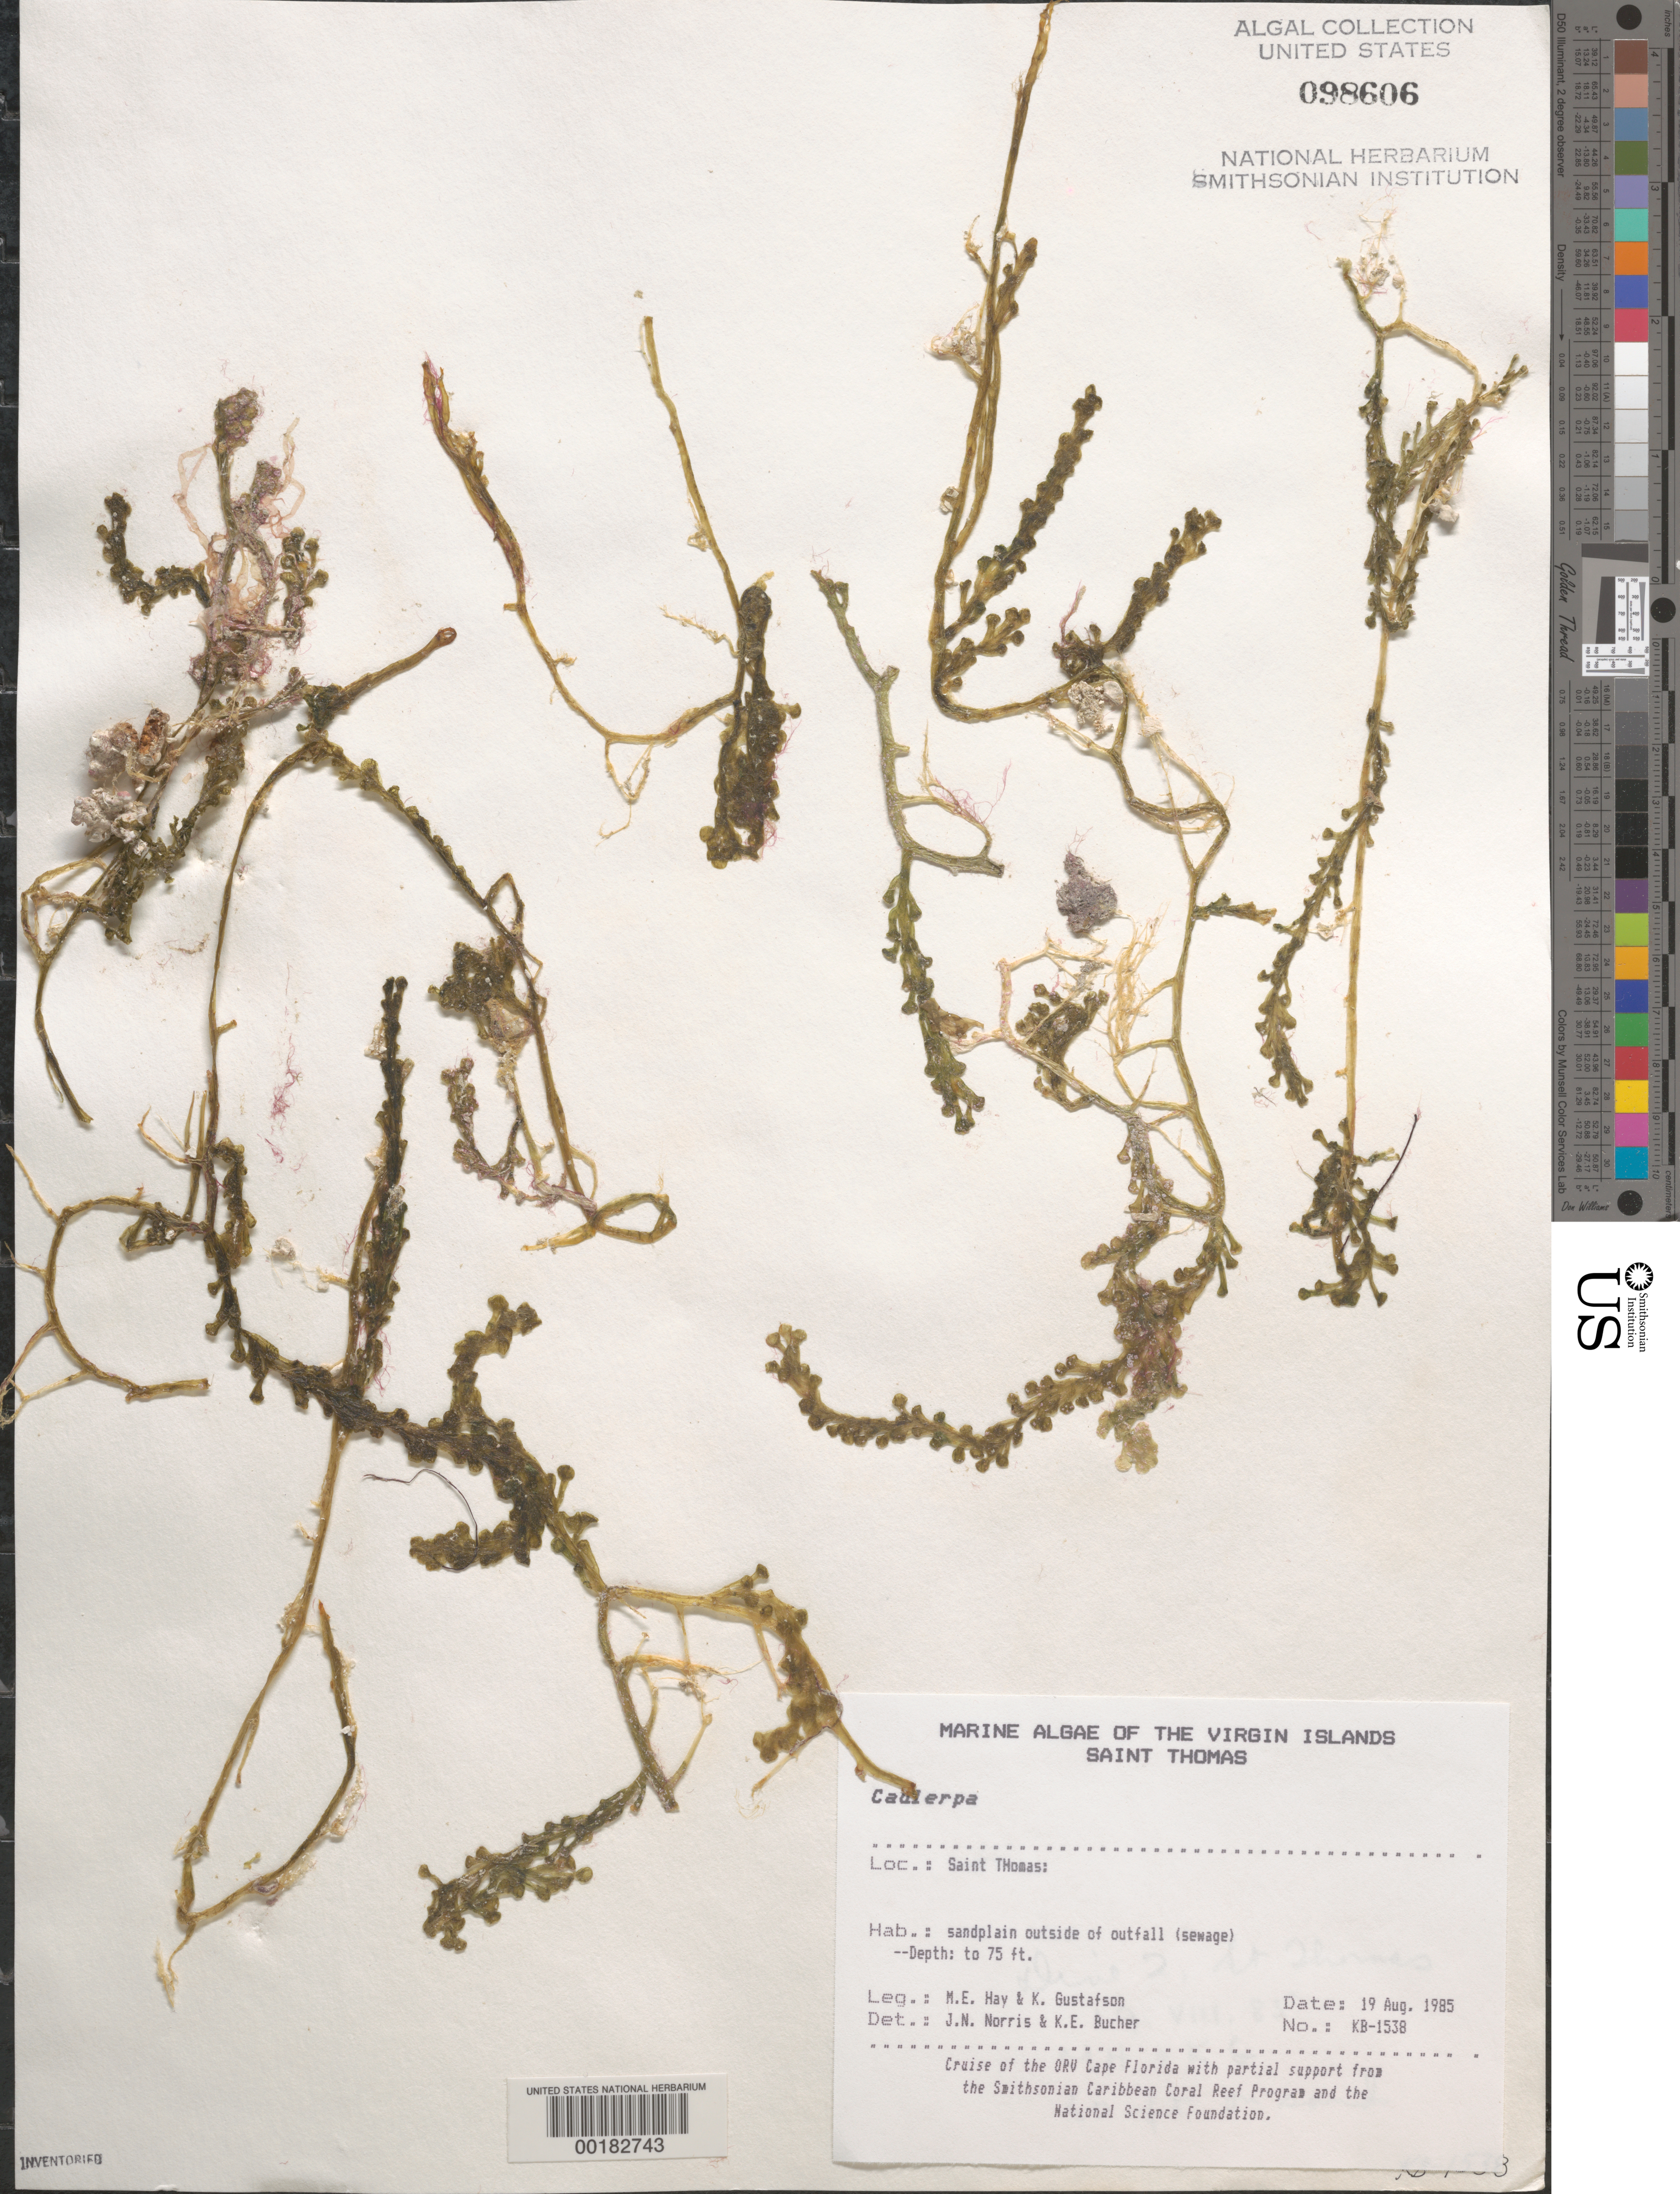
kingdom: Plantae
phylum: Chlorophyta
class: Ulvophyceae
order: Bryopsidales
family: Caulerpaceae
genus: Caulerpa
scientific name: Caulerpa sp.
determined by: Norris, J. N.; Bucher, K. E.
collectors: M. E. Hay & K. Gustafson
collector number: KB-1538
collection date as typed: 19 Aug 1985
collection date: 1985-08-19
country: U.S. Virgin Islands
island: St. Thomas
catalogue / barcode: US 98606